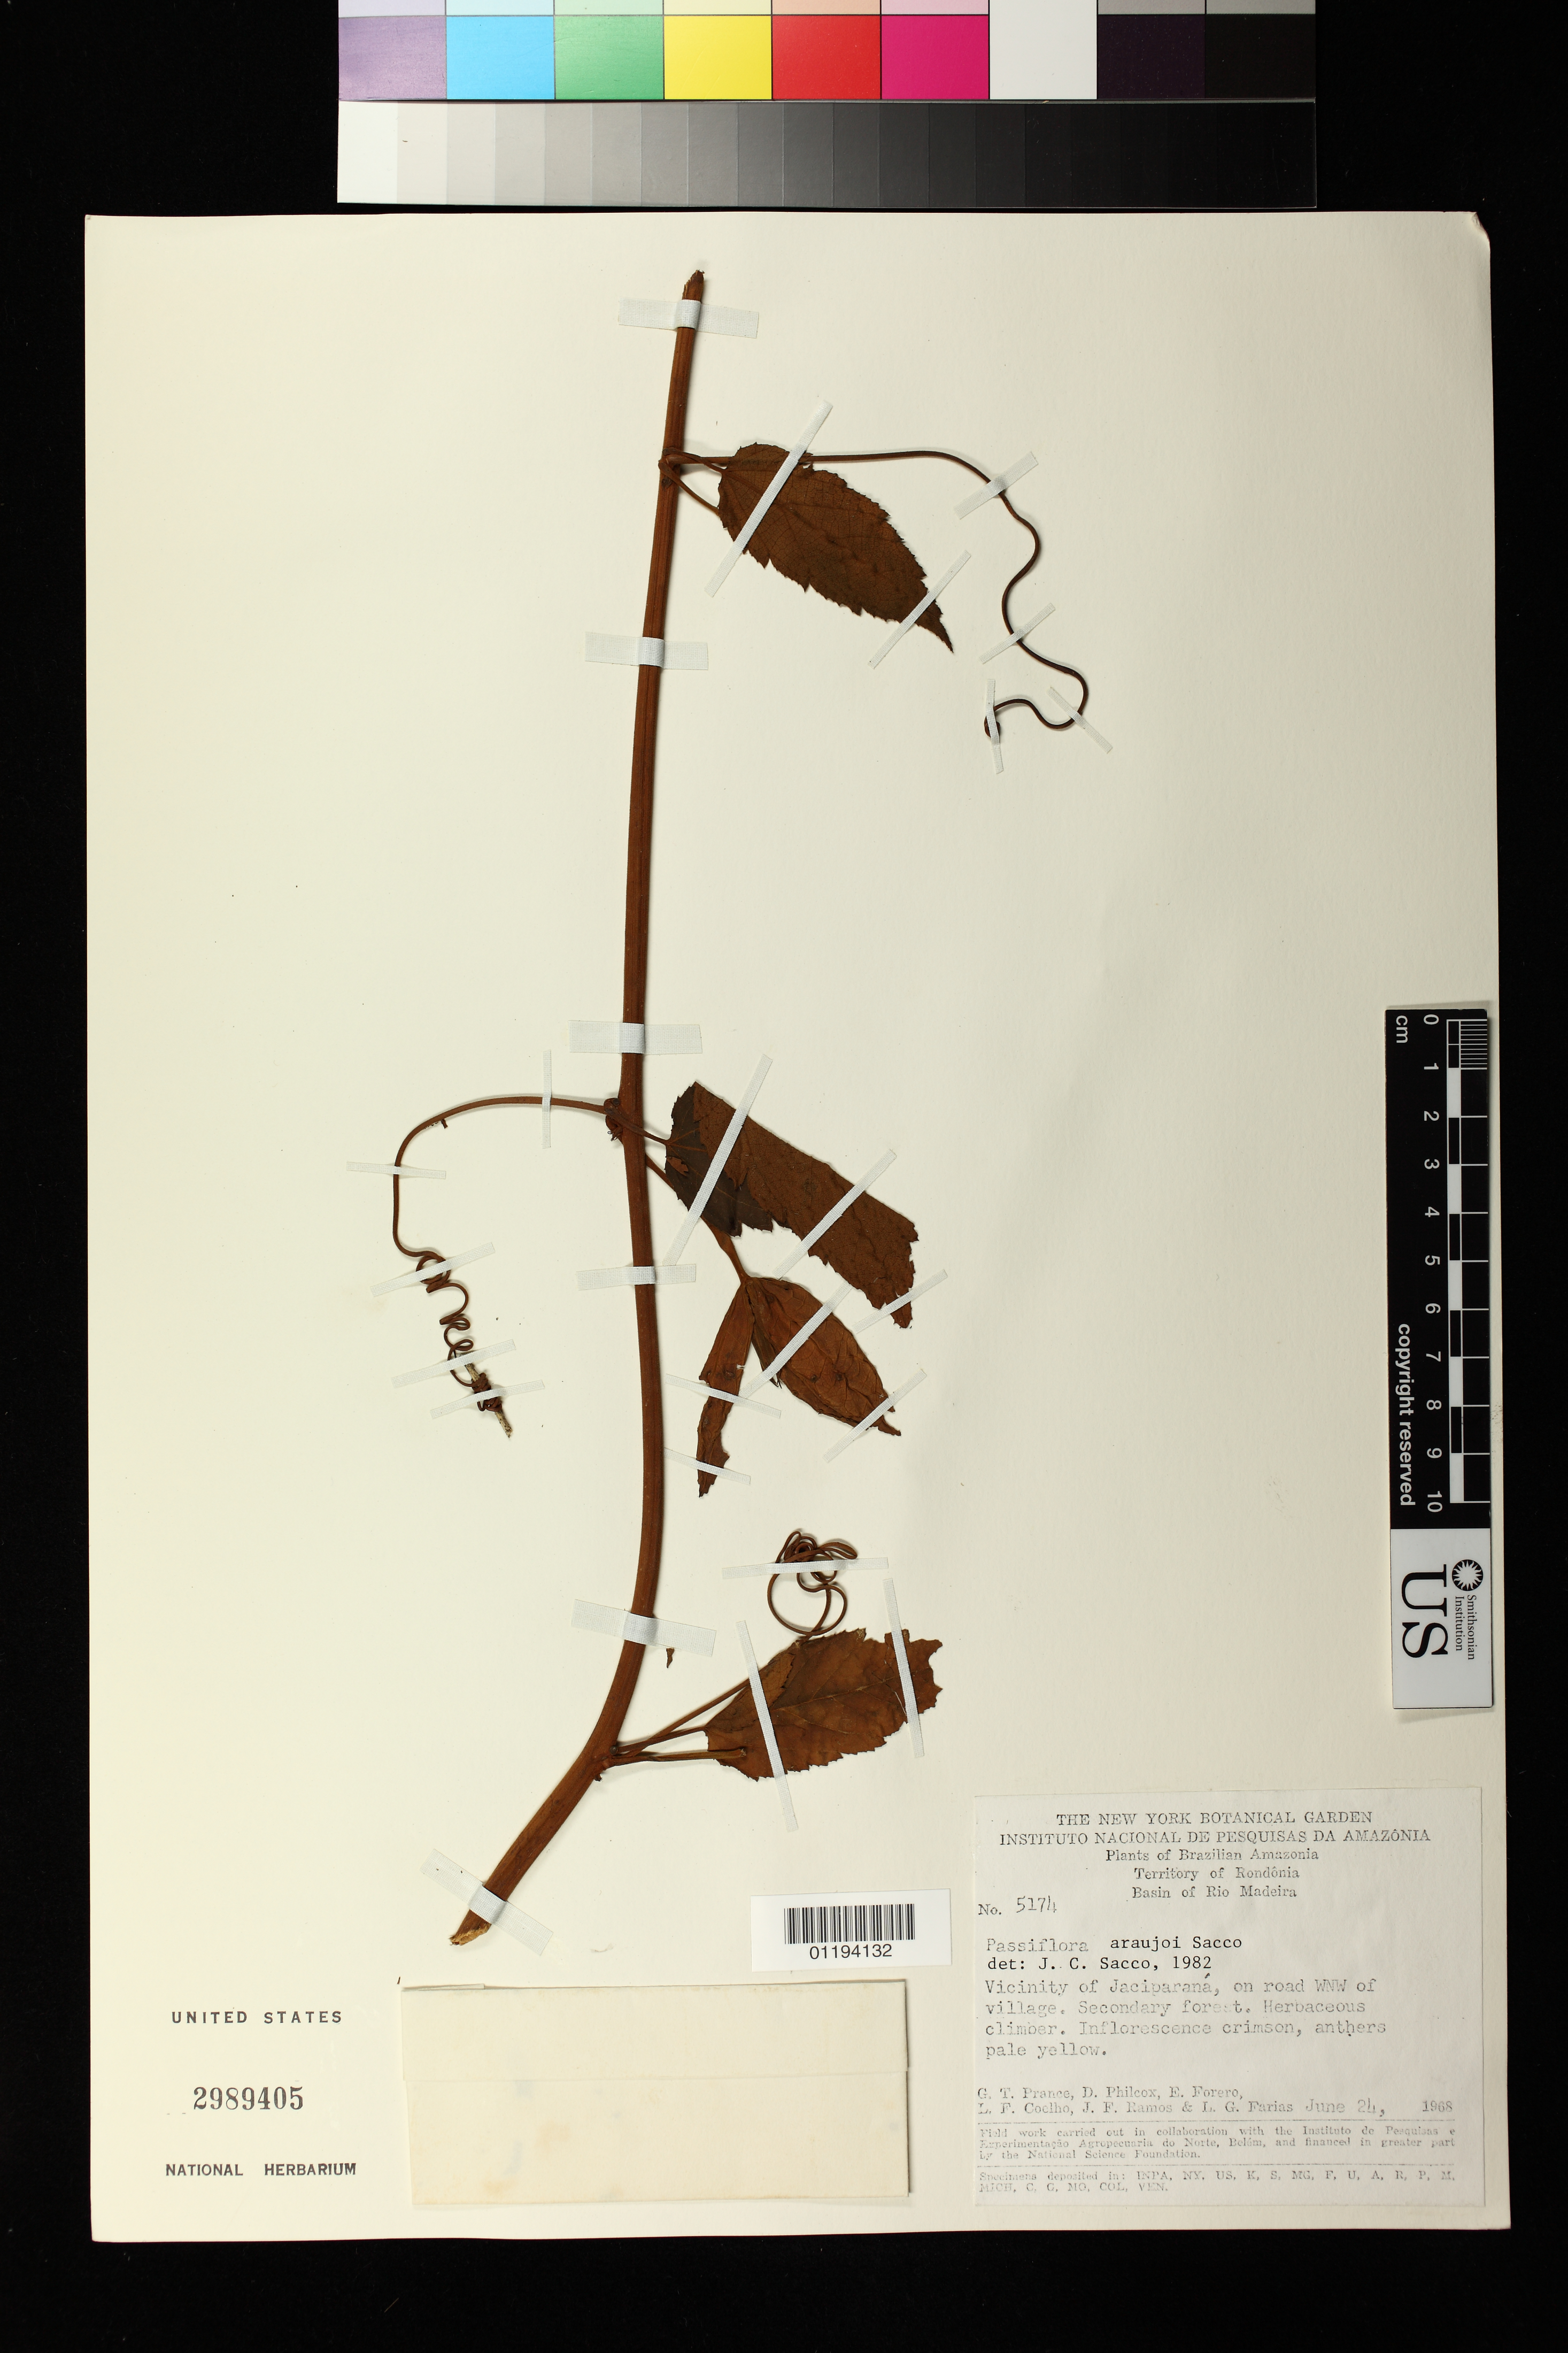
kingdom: Plantae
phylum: Tracheophyta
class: Magnoliopsida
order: Malpighiales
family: Passifloraceae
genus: Passiflora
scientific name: Passiflora araujoi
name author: Sacco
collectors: G. T. Prance, D. Philcox, E. Forero & L. F. Coelho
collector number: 5174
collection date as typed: Jun 24 1968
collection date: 1968-06-24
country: Brazil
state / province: Rondônia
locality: Territory of Rondonia, Basin of Rio Madiera: Vicinity of Jaciparana, on road WNW of village.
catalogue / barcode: US 2989405